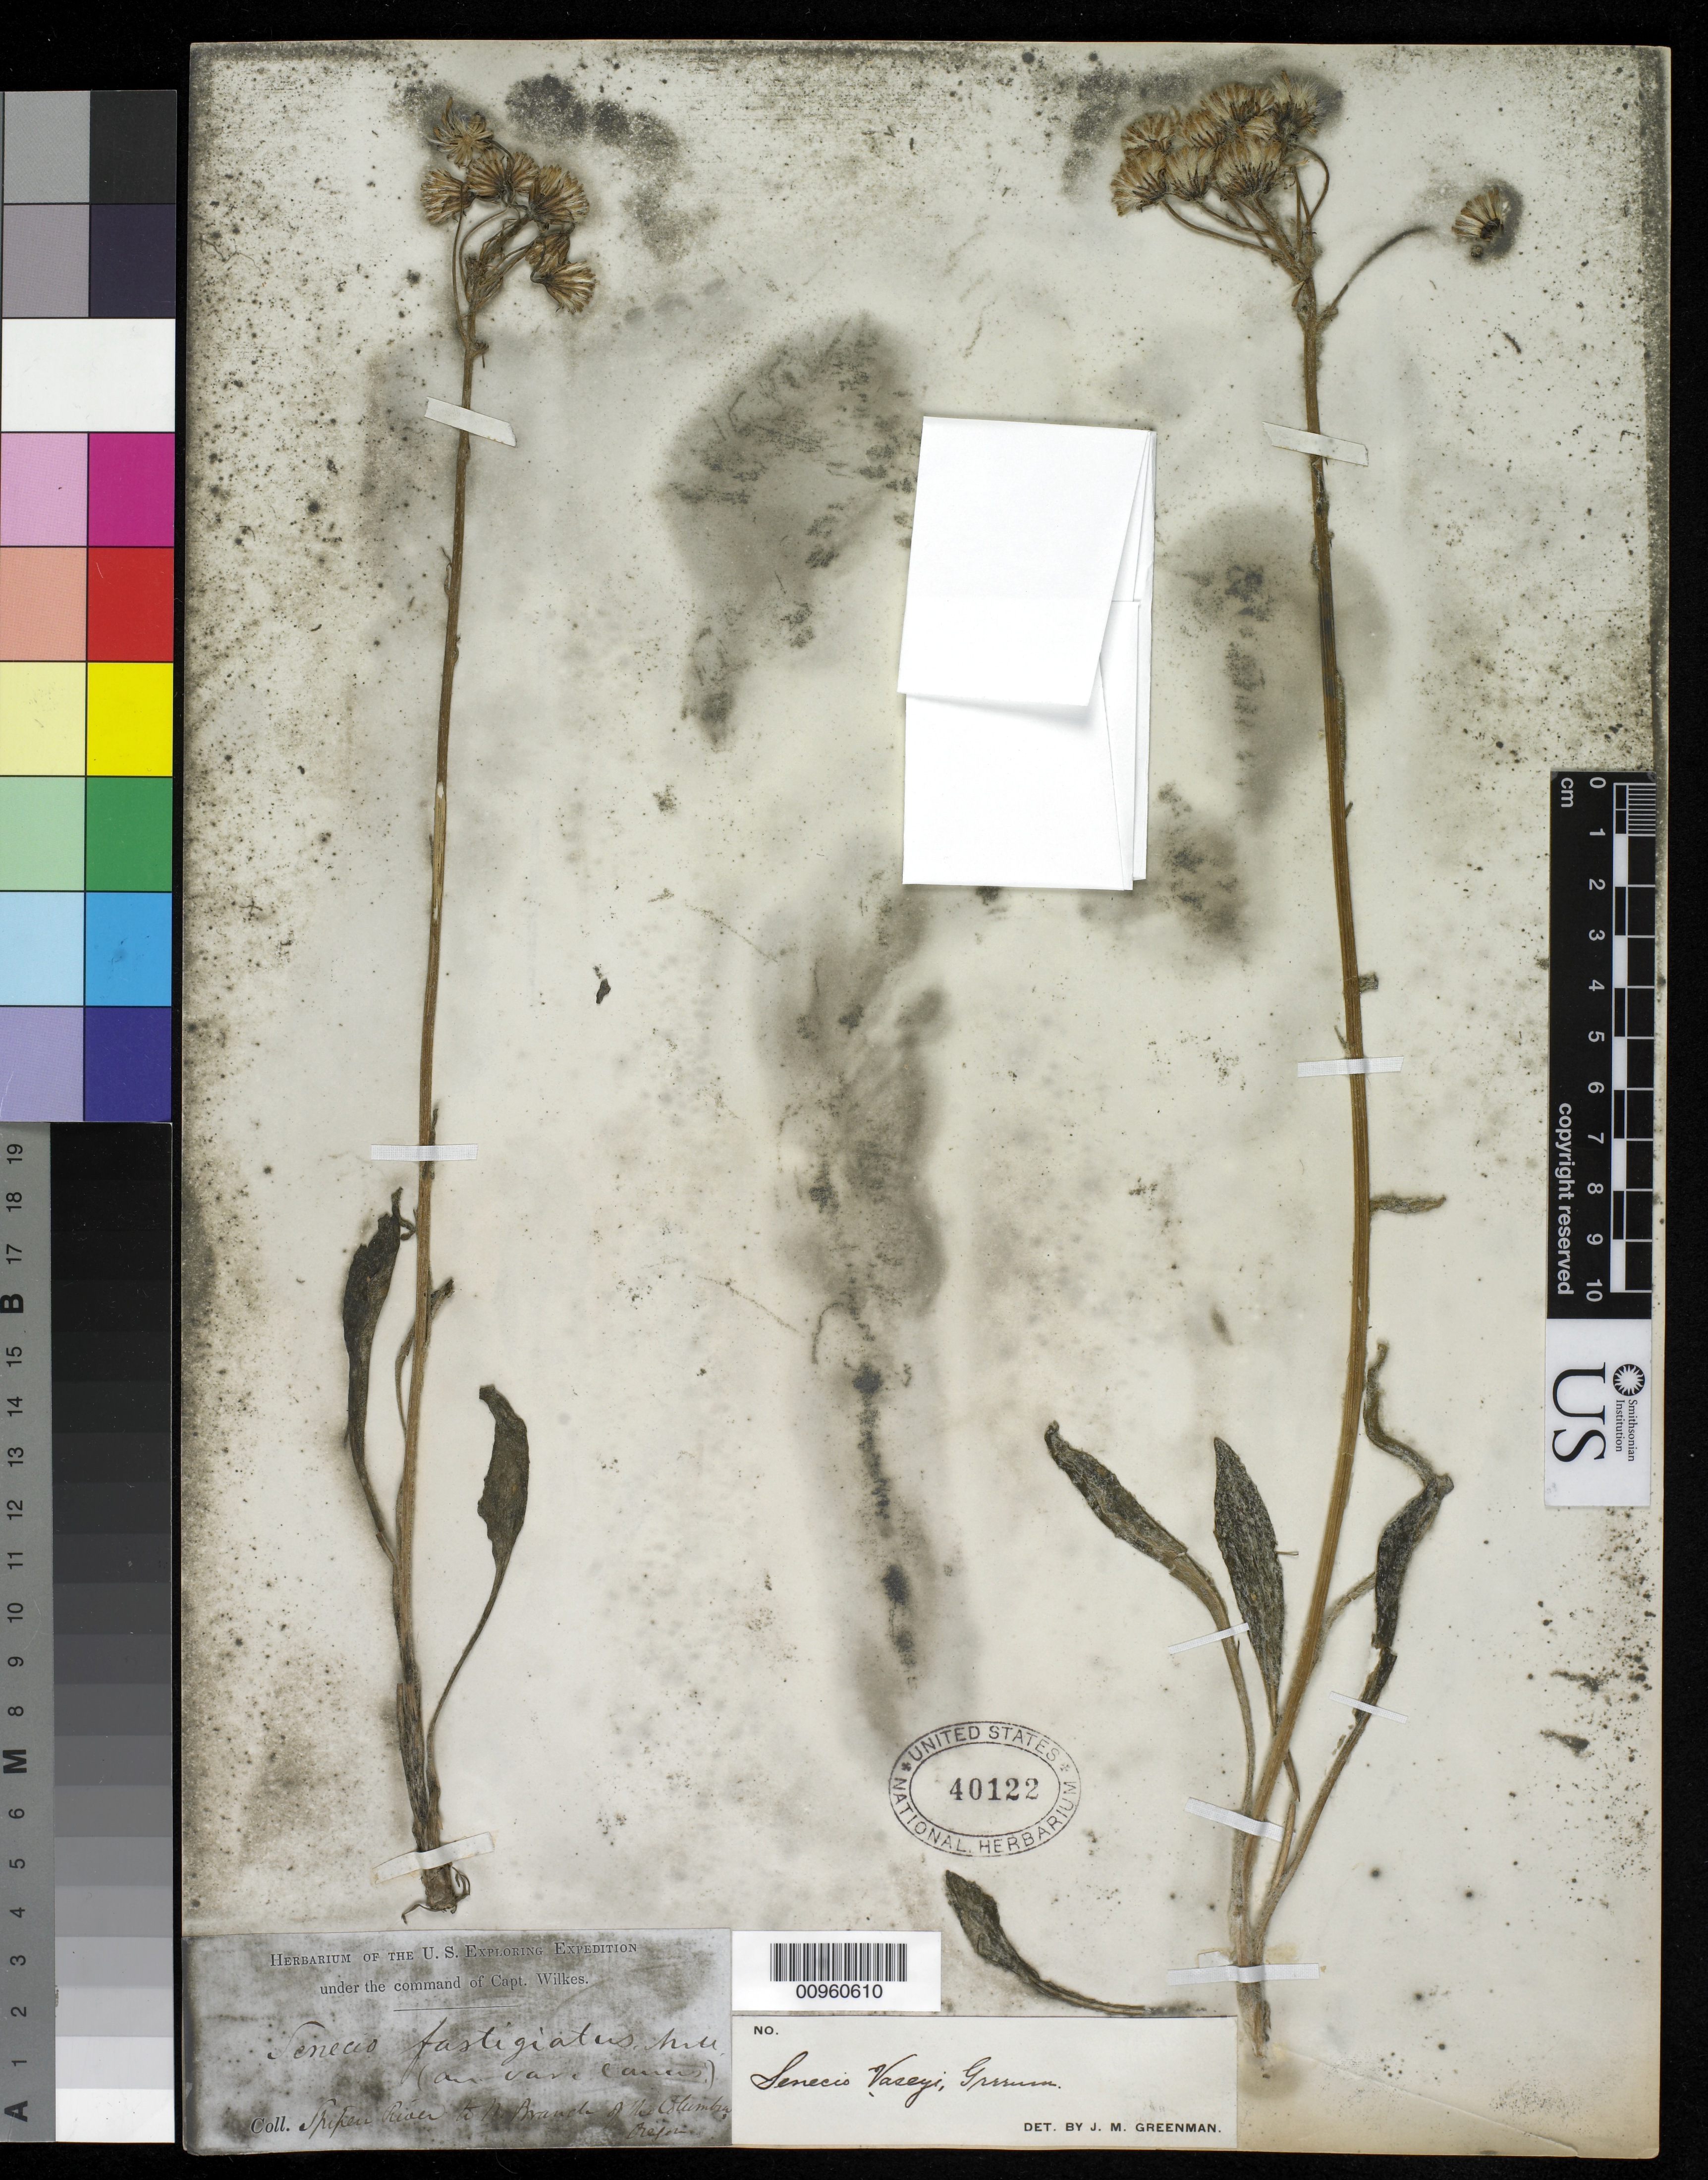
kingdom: Plantae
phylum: Tracheophyta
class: Magnoliopsida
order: Asterales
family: Asteraceae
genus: Senecio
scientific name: Senecio integerrimus var. vaseyi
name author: Cronq.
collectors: Wilkes Explor. Exped.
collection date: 1838/1842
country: United States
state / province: Oregon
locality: Spipen River to N. Branch of the Columbia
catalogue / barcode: US 40122